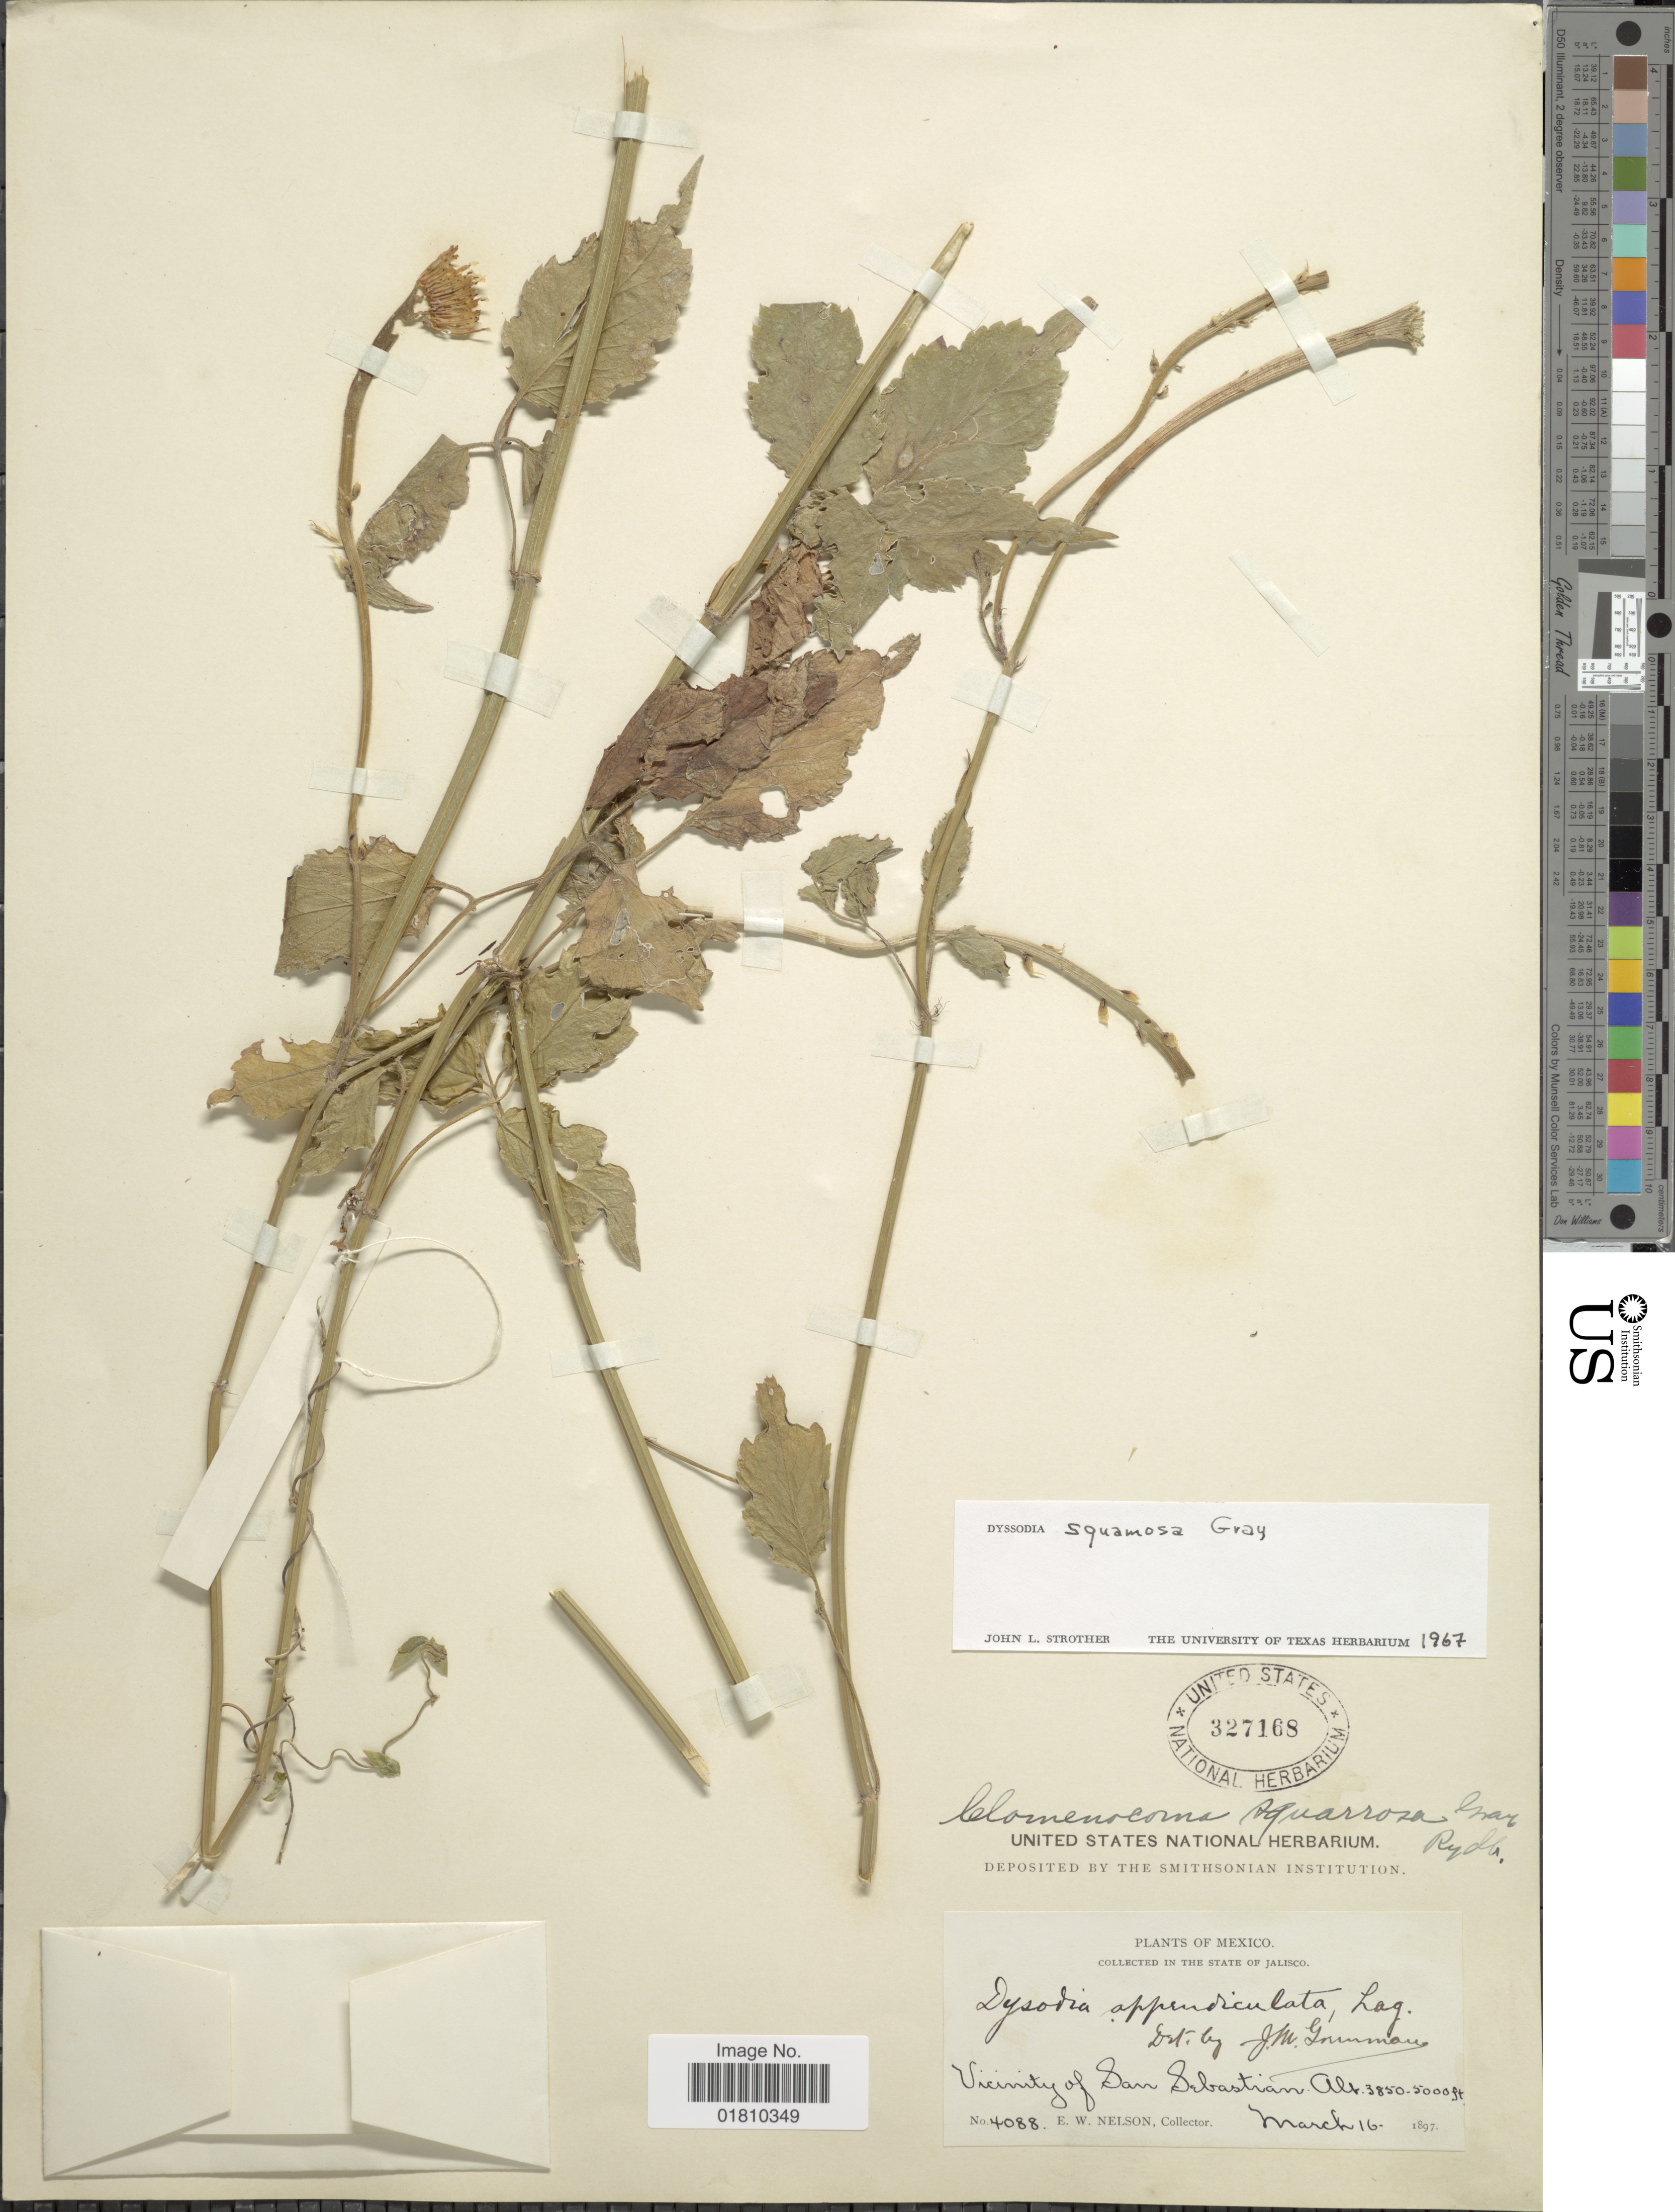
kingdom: Plantae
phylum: Tracheophyta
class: Magnoliopsida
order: Asterales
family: Asteraceae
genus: Adenophyllum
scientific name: Adenophyllum squamosum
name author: (A. Gray) Strother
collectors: E. W. Nelson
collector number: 4088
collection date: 1897-03-16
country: Mexico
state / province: Jalisco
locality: Vicinity of San Sebastian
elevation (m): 1173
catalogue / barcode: US 327168